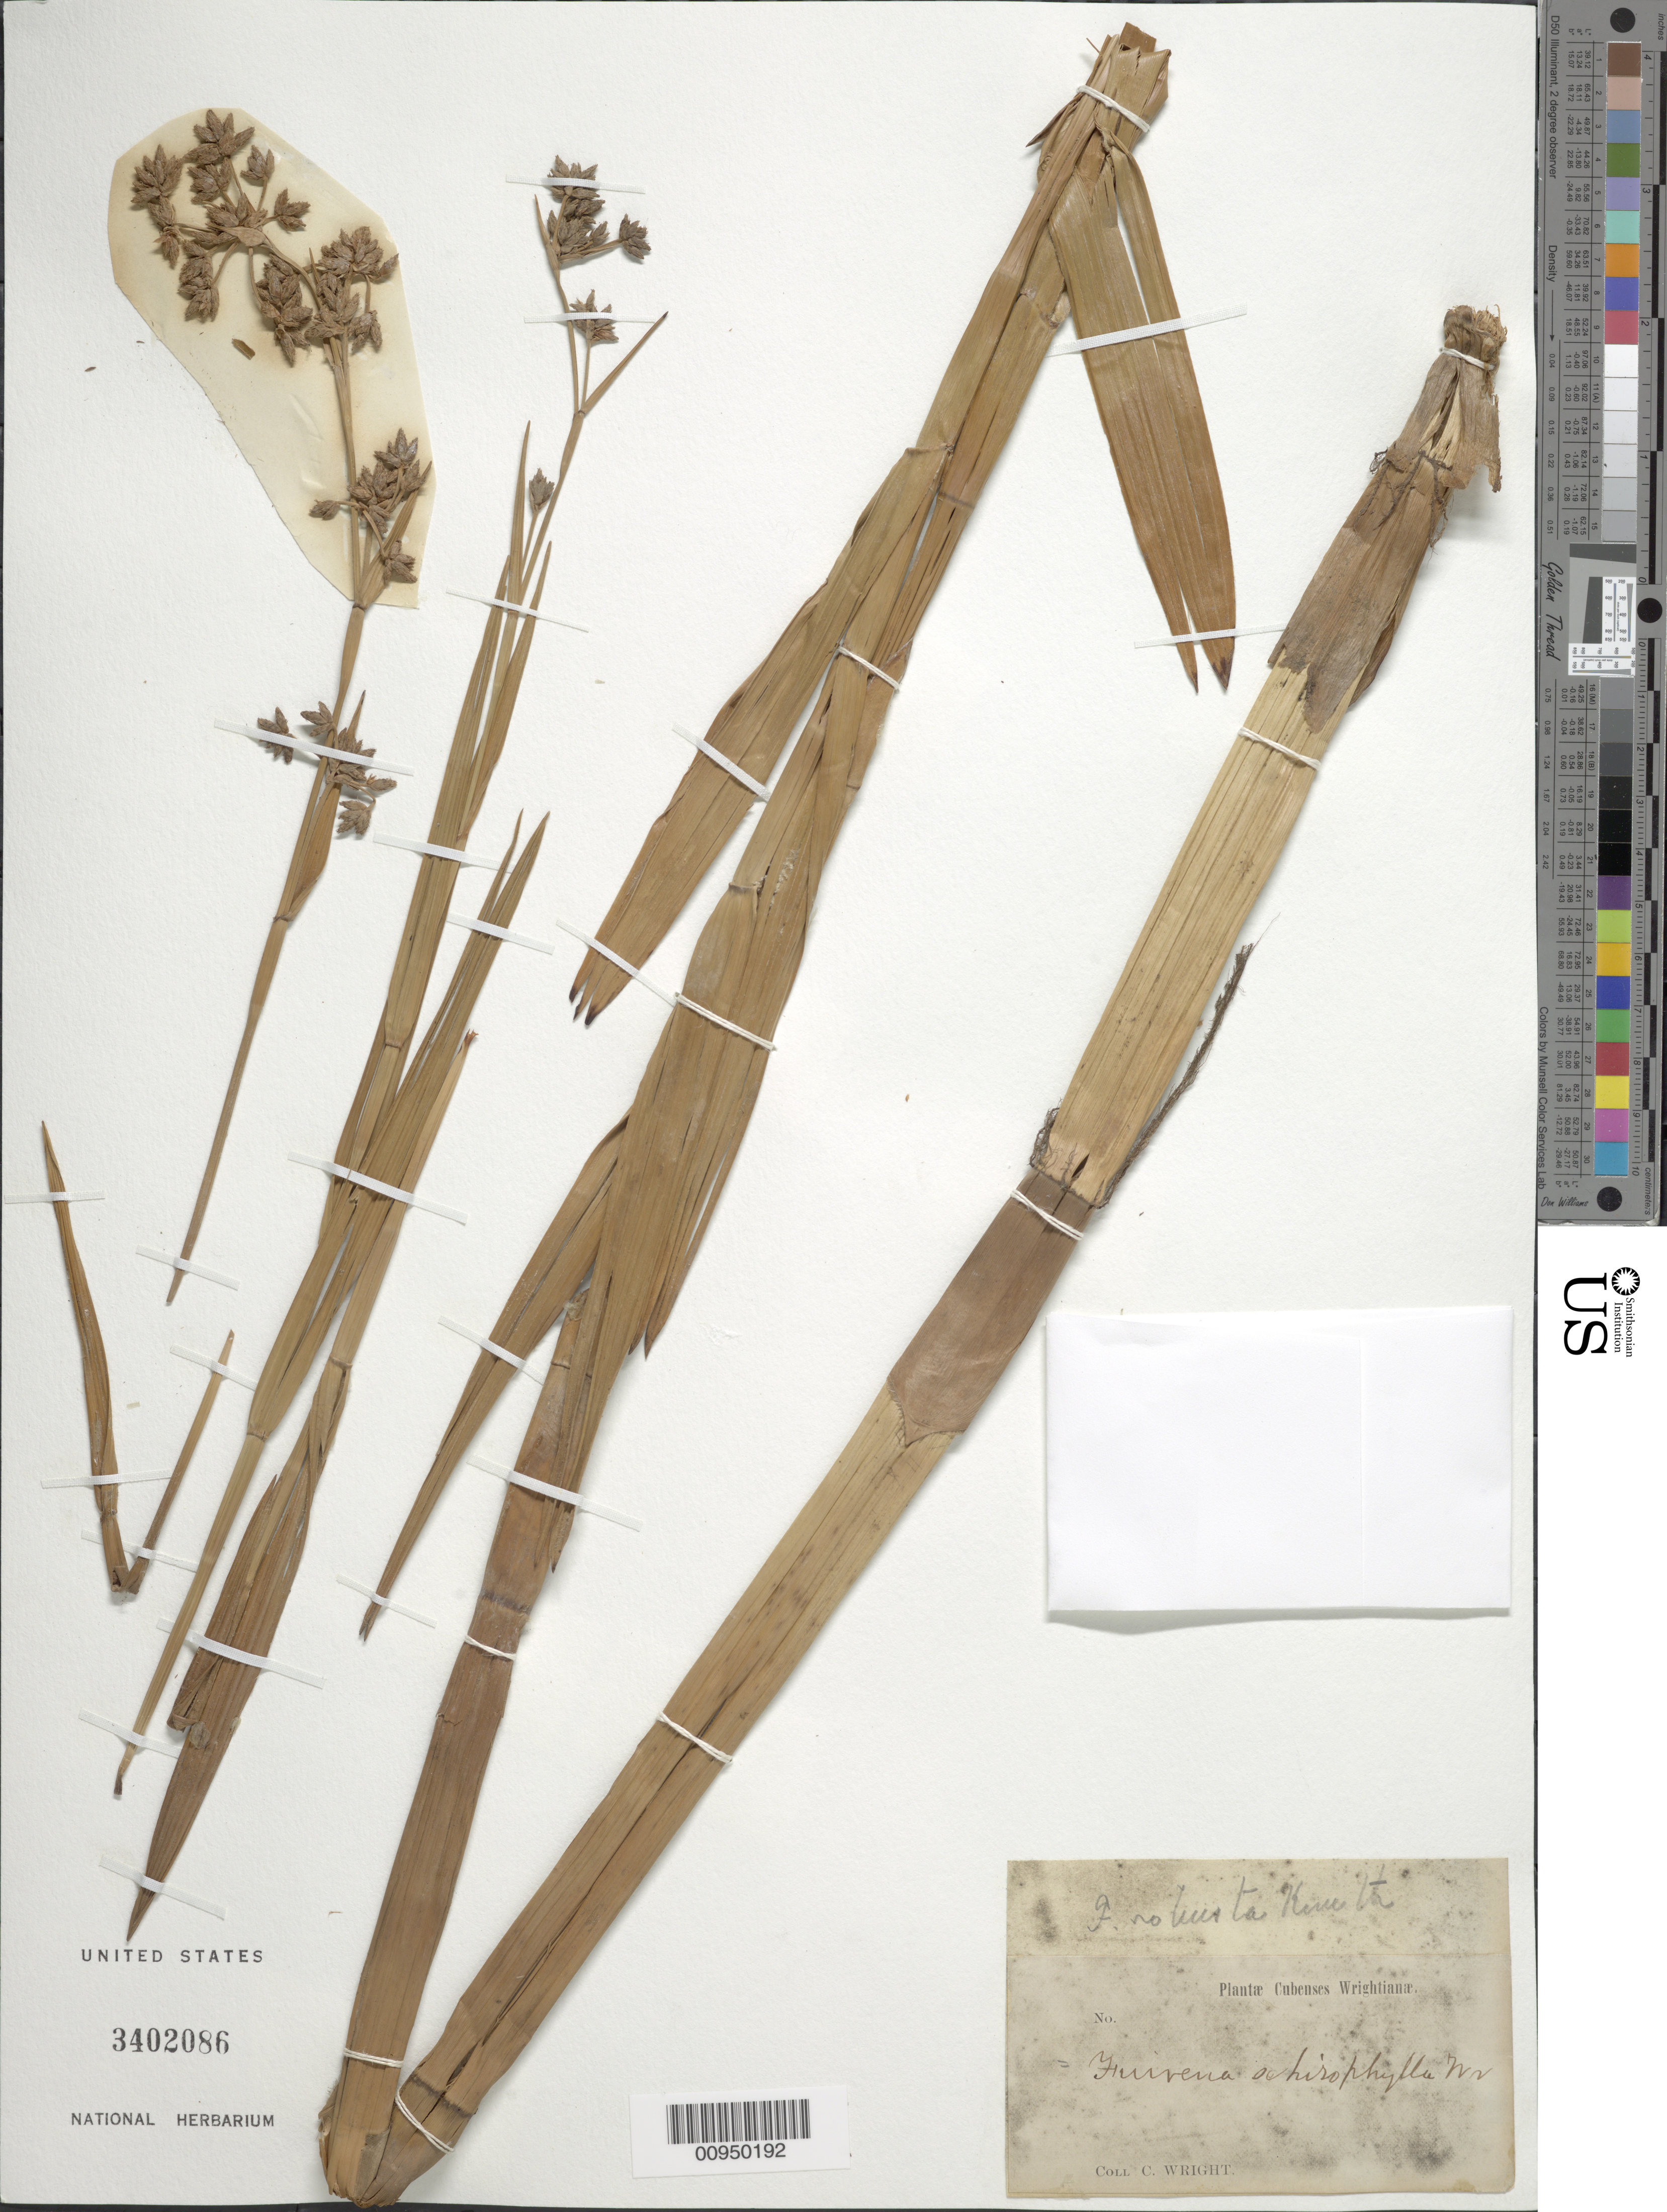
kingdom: Plantae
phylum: Tracheophyta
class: Liliopsida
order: Poales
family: Cyperaceae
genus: Fuirena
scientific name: Fuirena robusta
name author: Kunth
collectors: C. Wright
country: Cuba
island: Cuba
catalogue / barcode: US 3402086